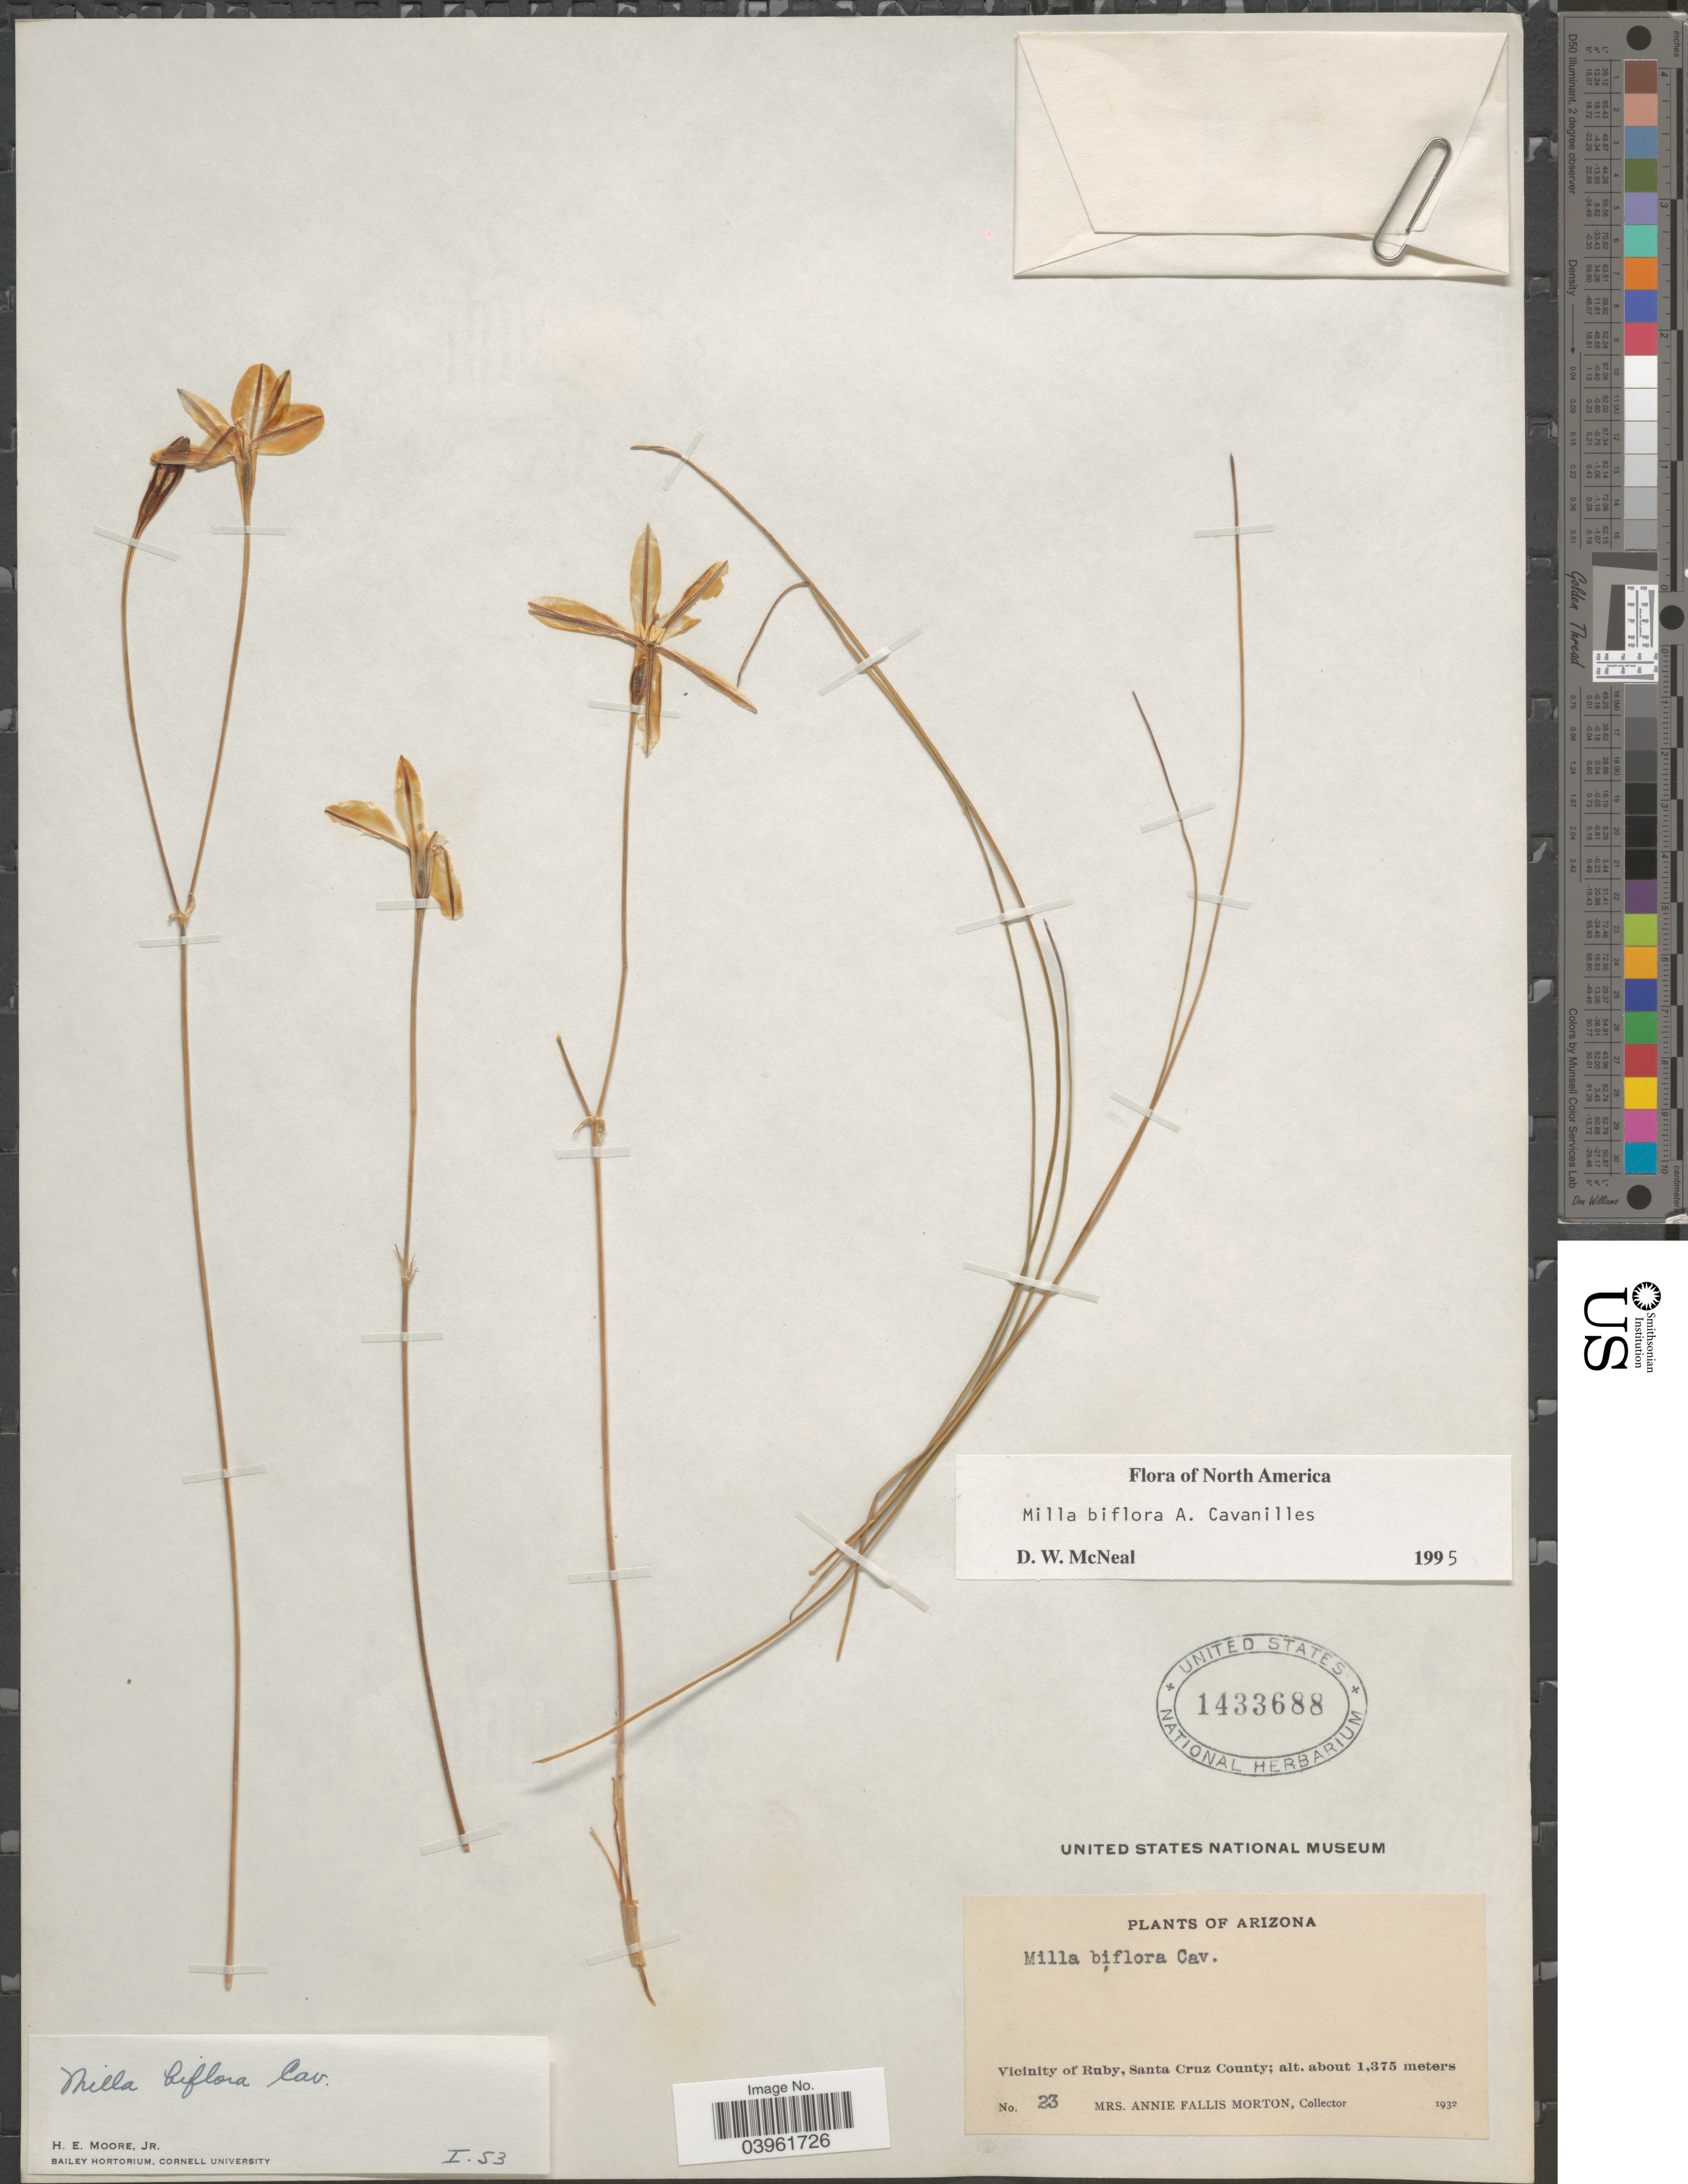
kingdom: Plantae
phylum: Tracheophyta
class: Liliopsida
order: Asparagales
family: Asparagaceae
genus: Milla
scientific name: Milla biflora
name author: Cav.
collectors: A. Morton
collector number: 23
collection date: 1932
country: United States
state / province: Arizona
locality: Vicinity of Ruby, Santa Cruz County.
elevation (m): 1375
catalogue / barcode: US 1433688